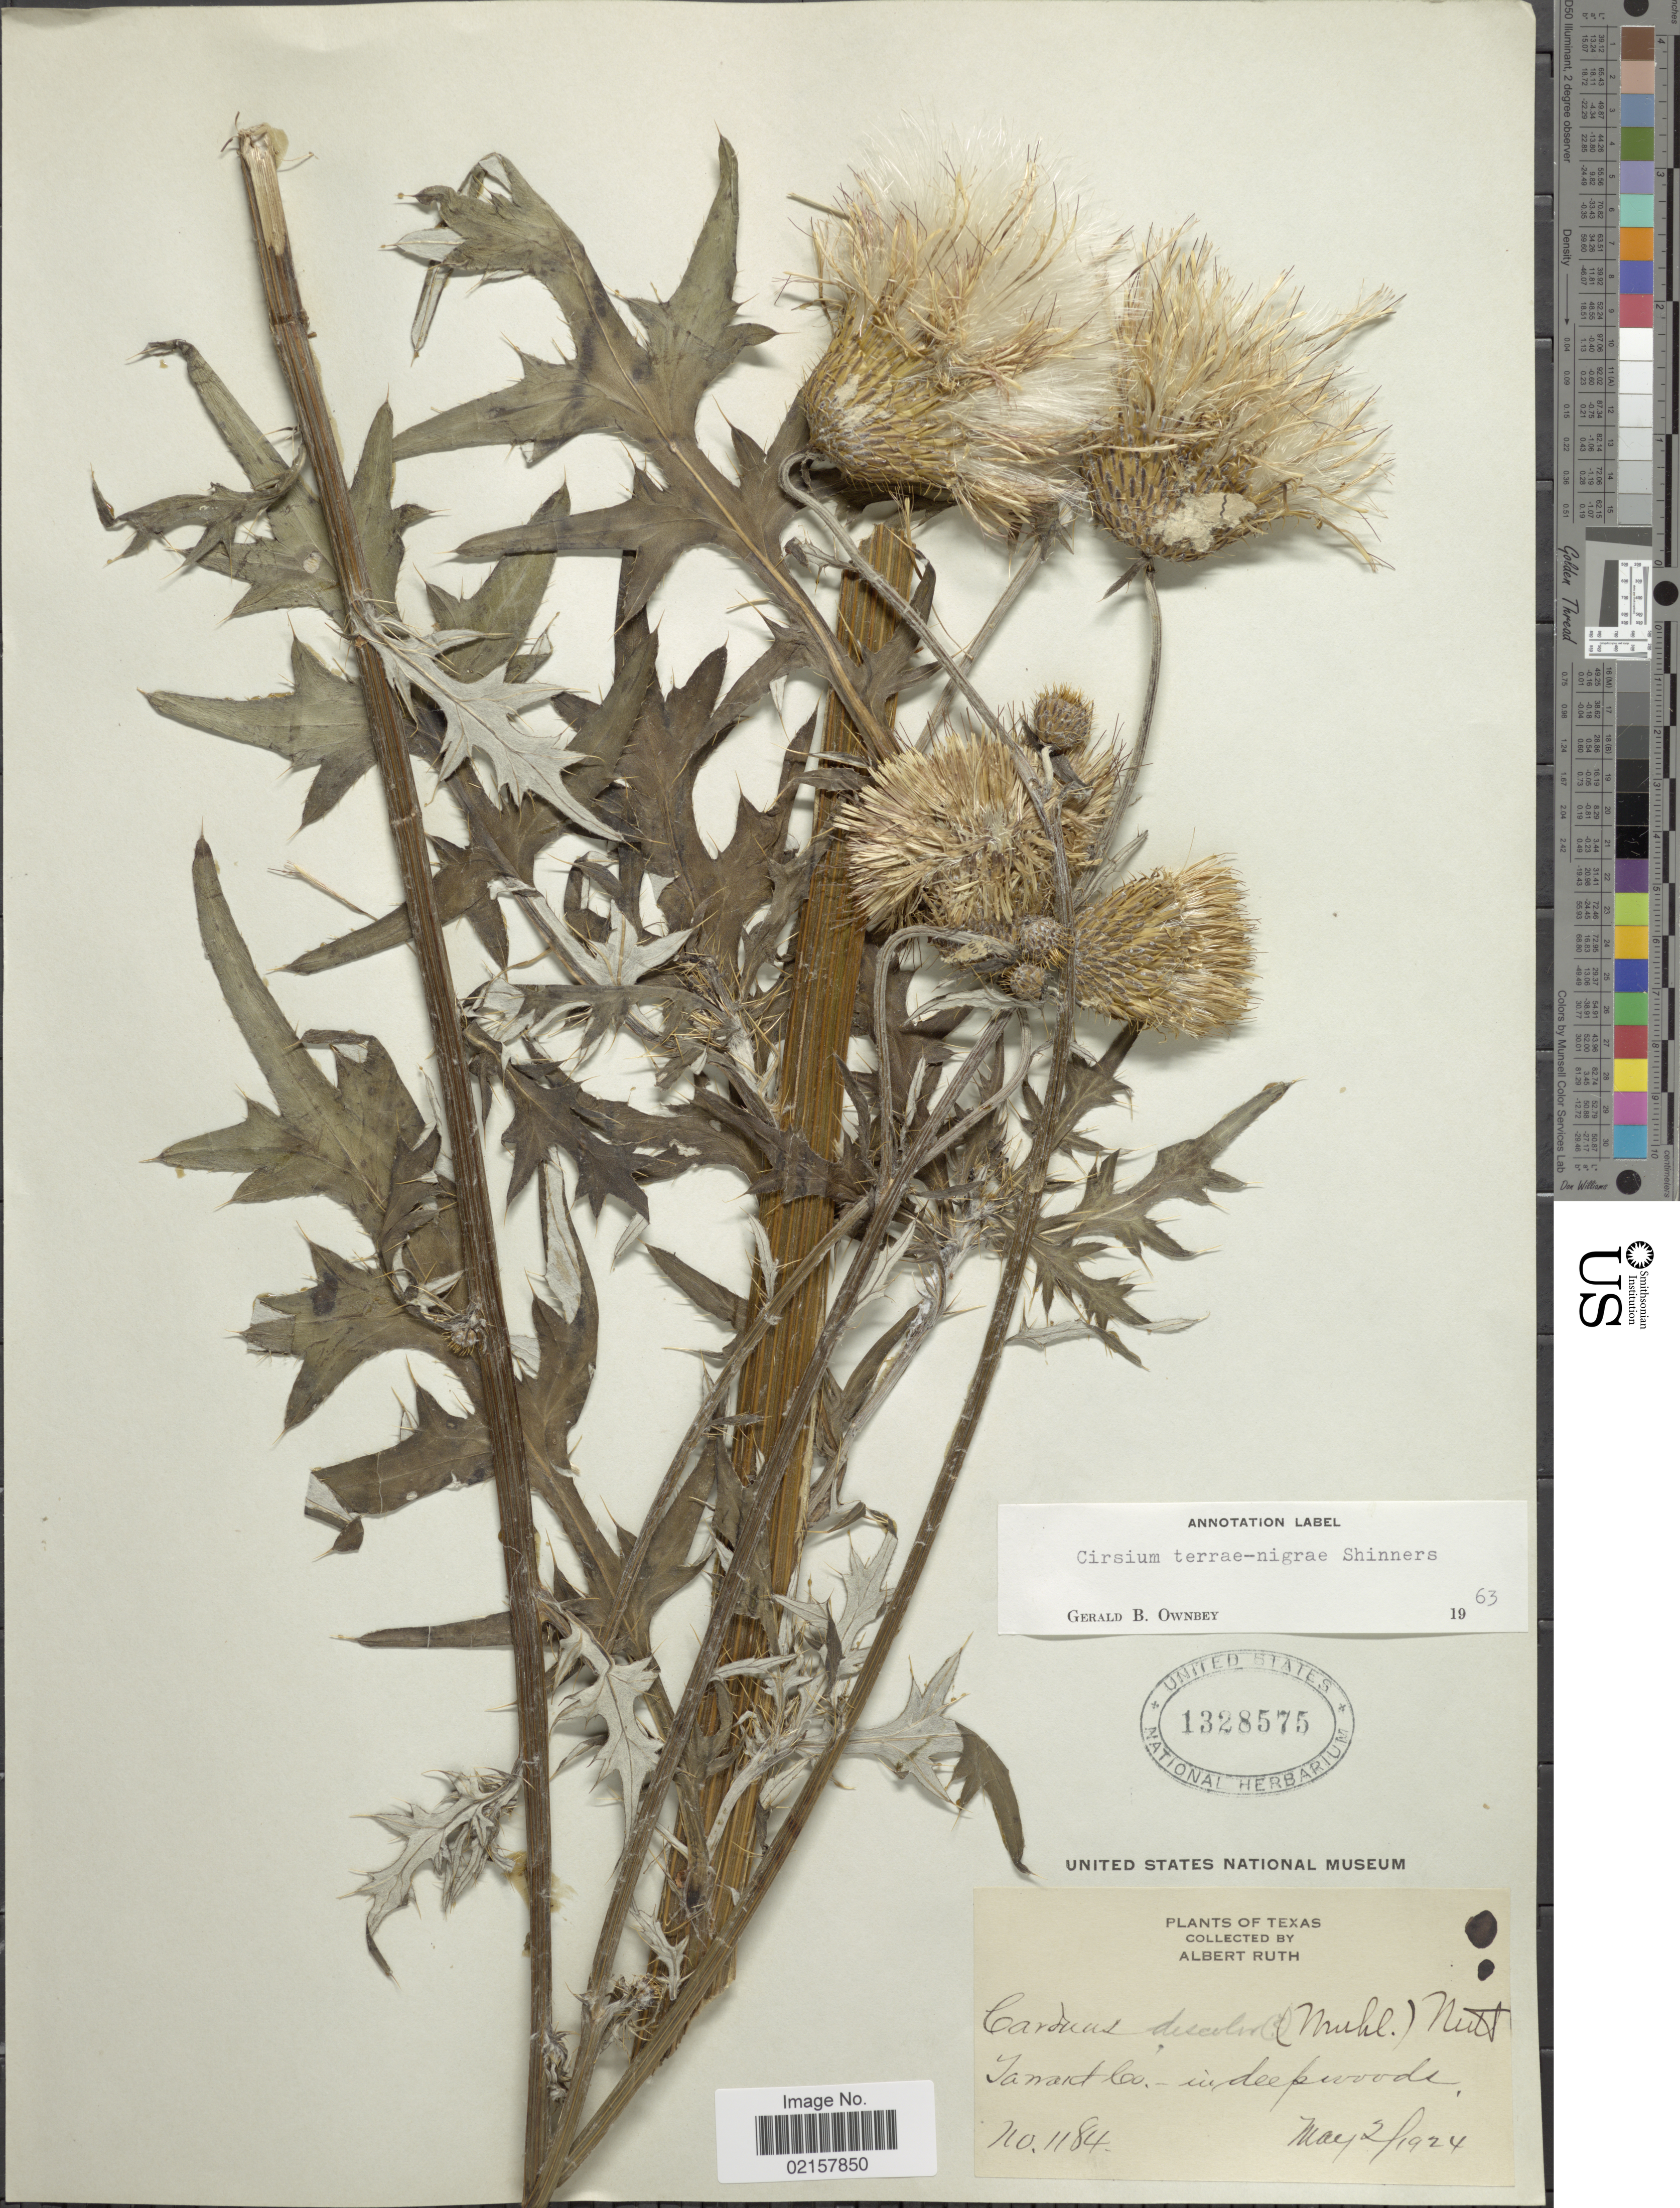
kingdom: Plantae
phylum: Tracheophyta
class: Magnoliopsida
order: Asterales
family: Asteraceae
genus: Cirsium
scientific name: Cirsium terrae-nigrae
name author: Shinners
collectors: A. Ruth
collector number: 1184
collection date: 1924-05-02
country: United States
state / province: Texas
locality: Jawart Co., in deep woods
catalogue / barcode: US 1328575